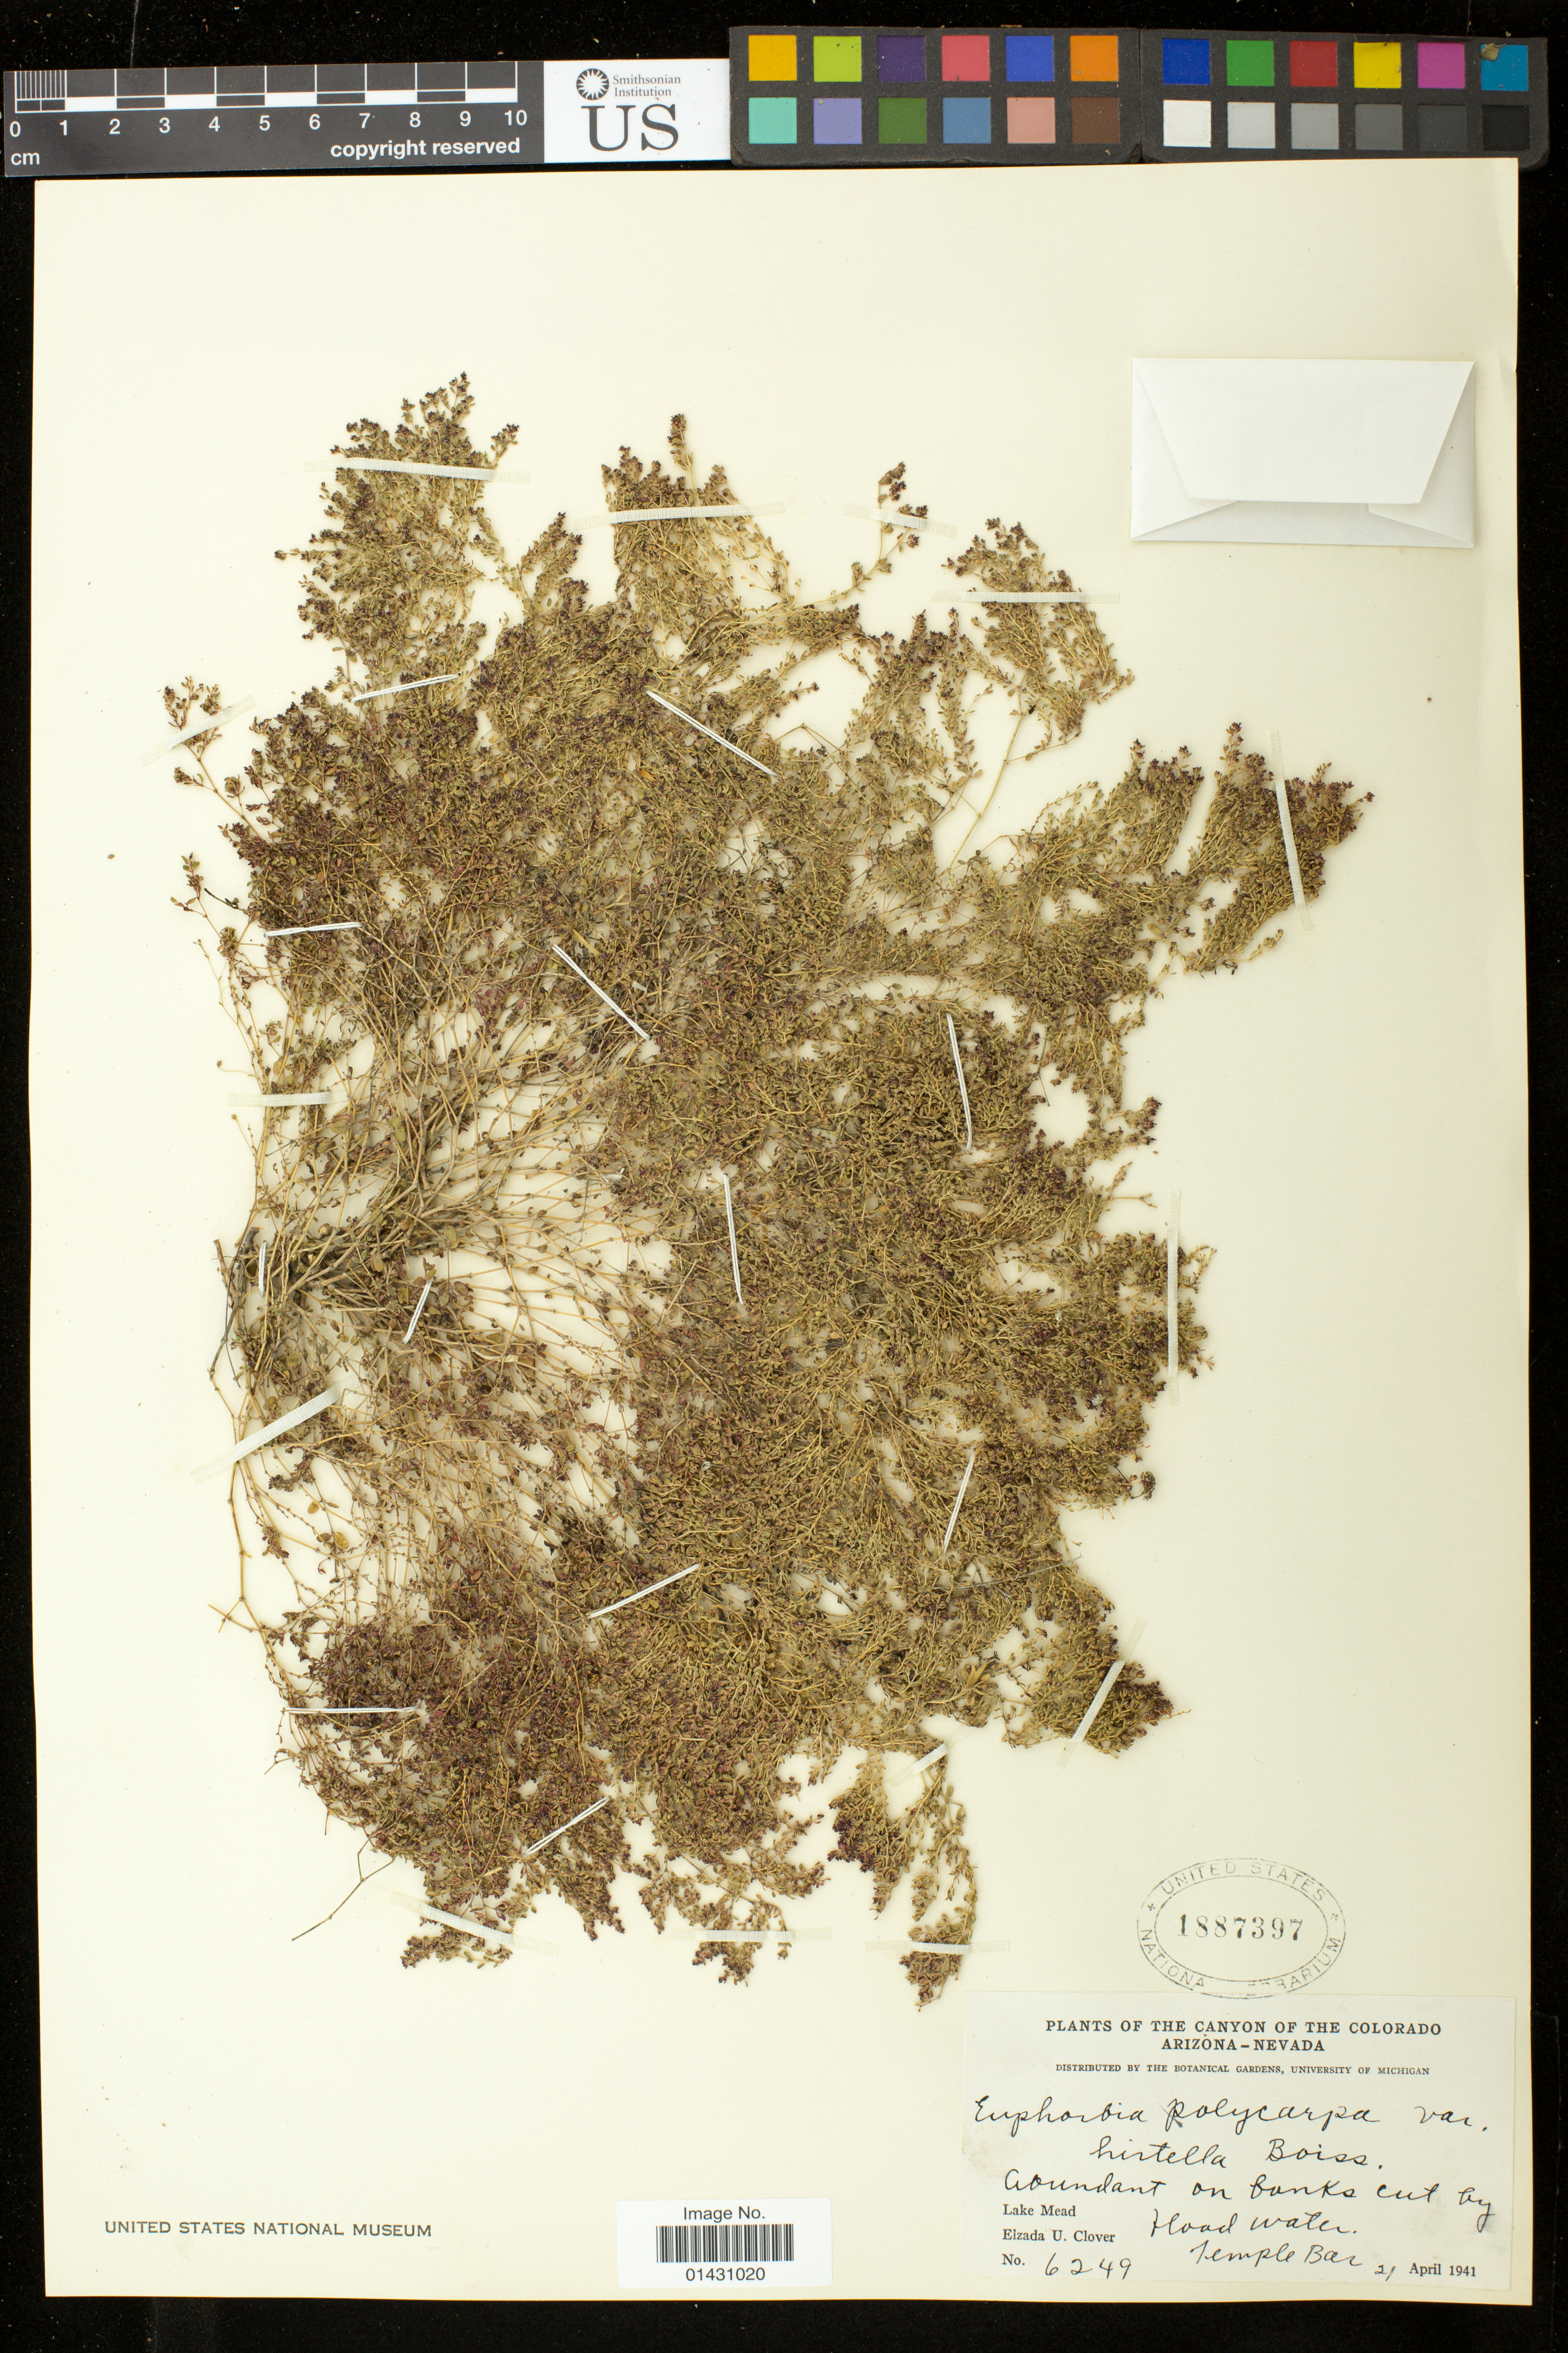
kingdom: Plantae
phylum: Tracheophyta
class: Magnoliopsida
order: Malpighiales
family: Euphorbiaceae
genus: Euphorbia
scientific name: Euphorbia polycarpa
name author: Benth.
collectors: E. U. Clover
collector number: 6249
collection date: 1941-04-21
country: United States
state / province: Arizona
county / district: Mohave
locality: Lake Mead; Temple Bar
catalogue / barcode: US 1887397